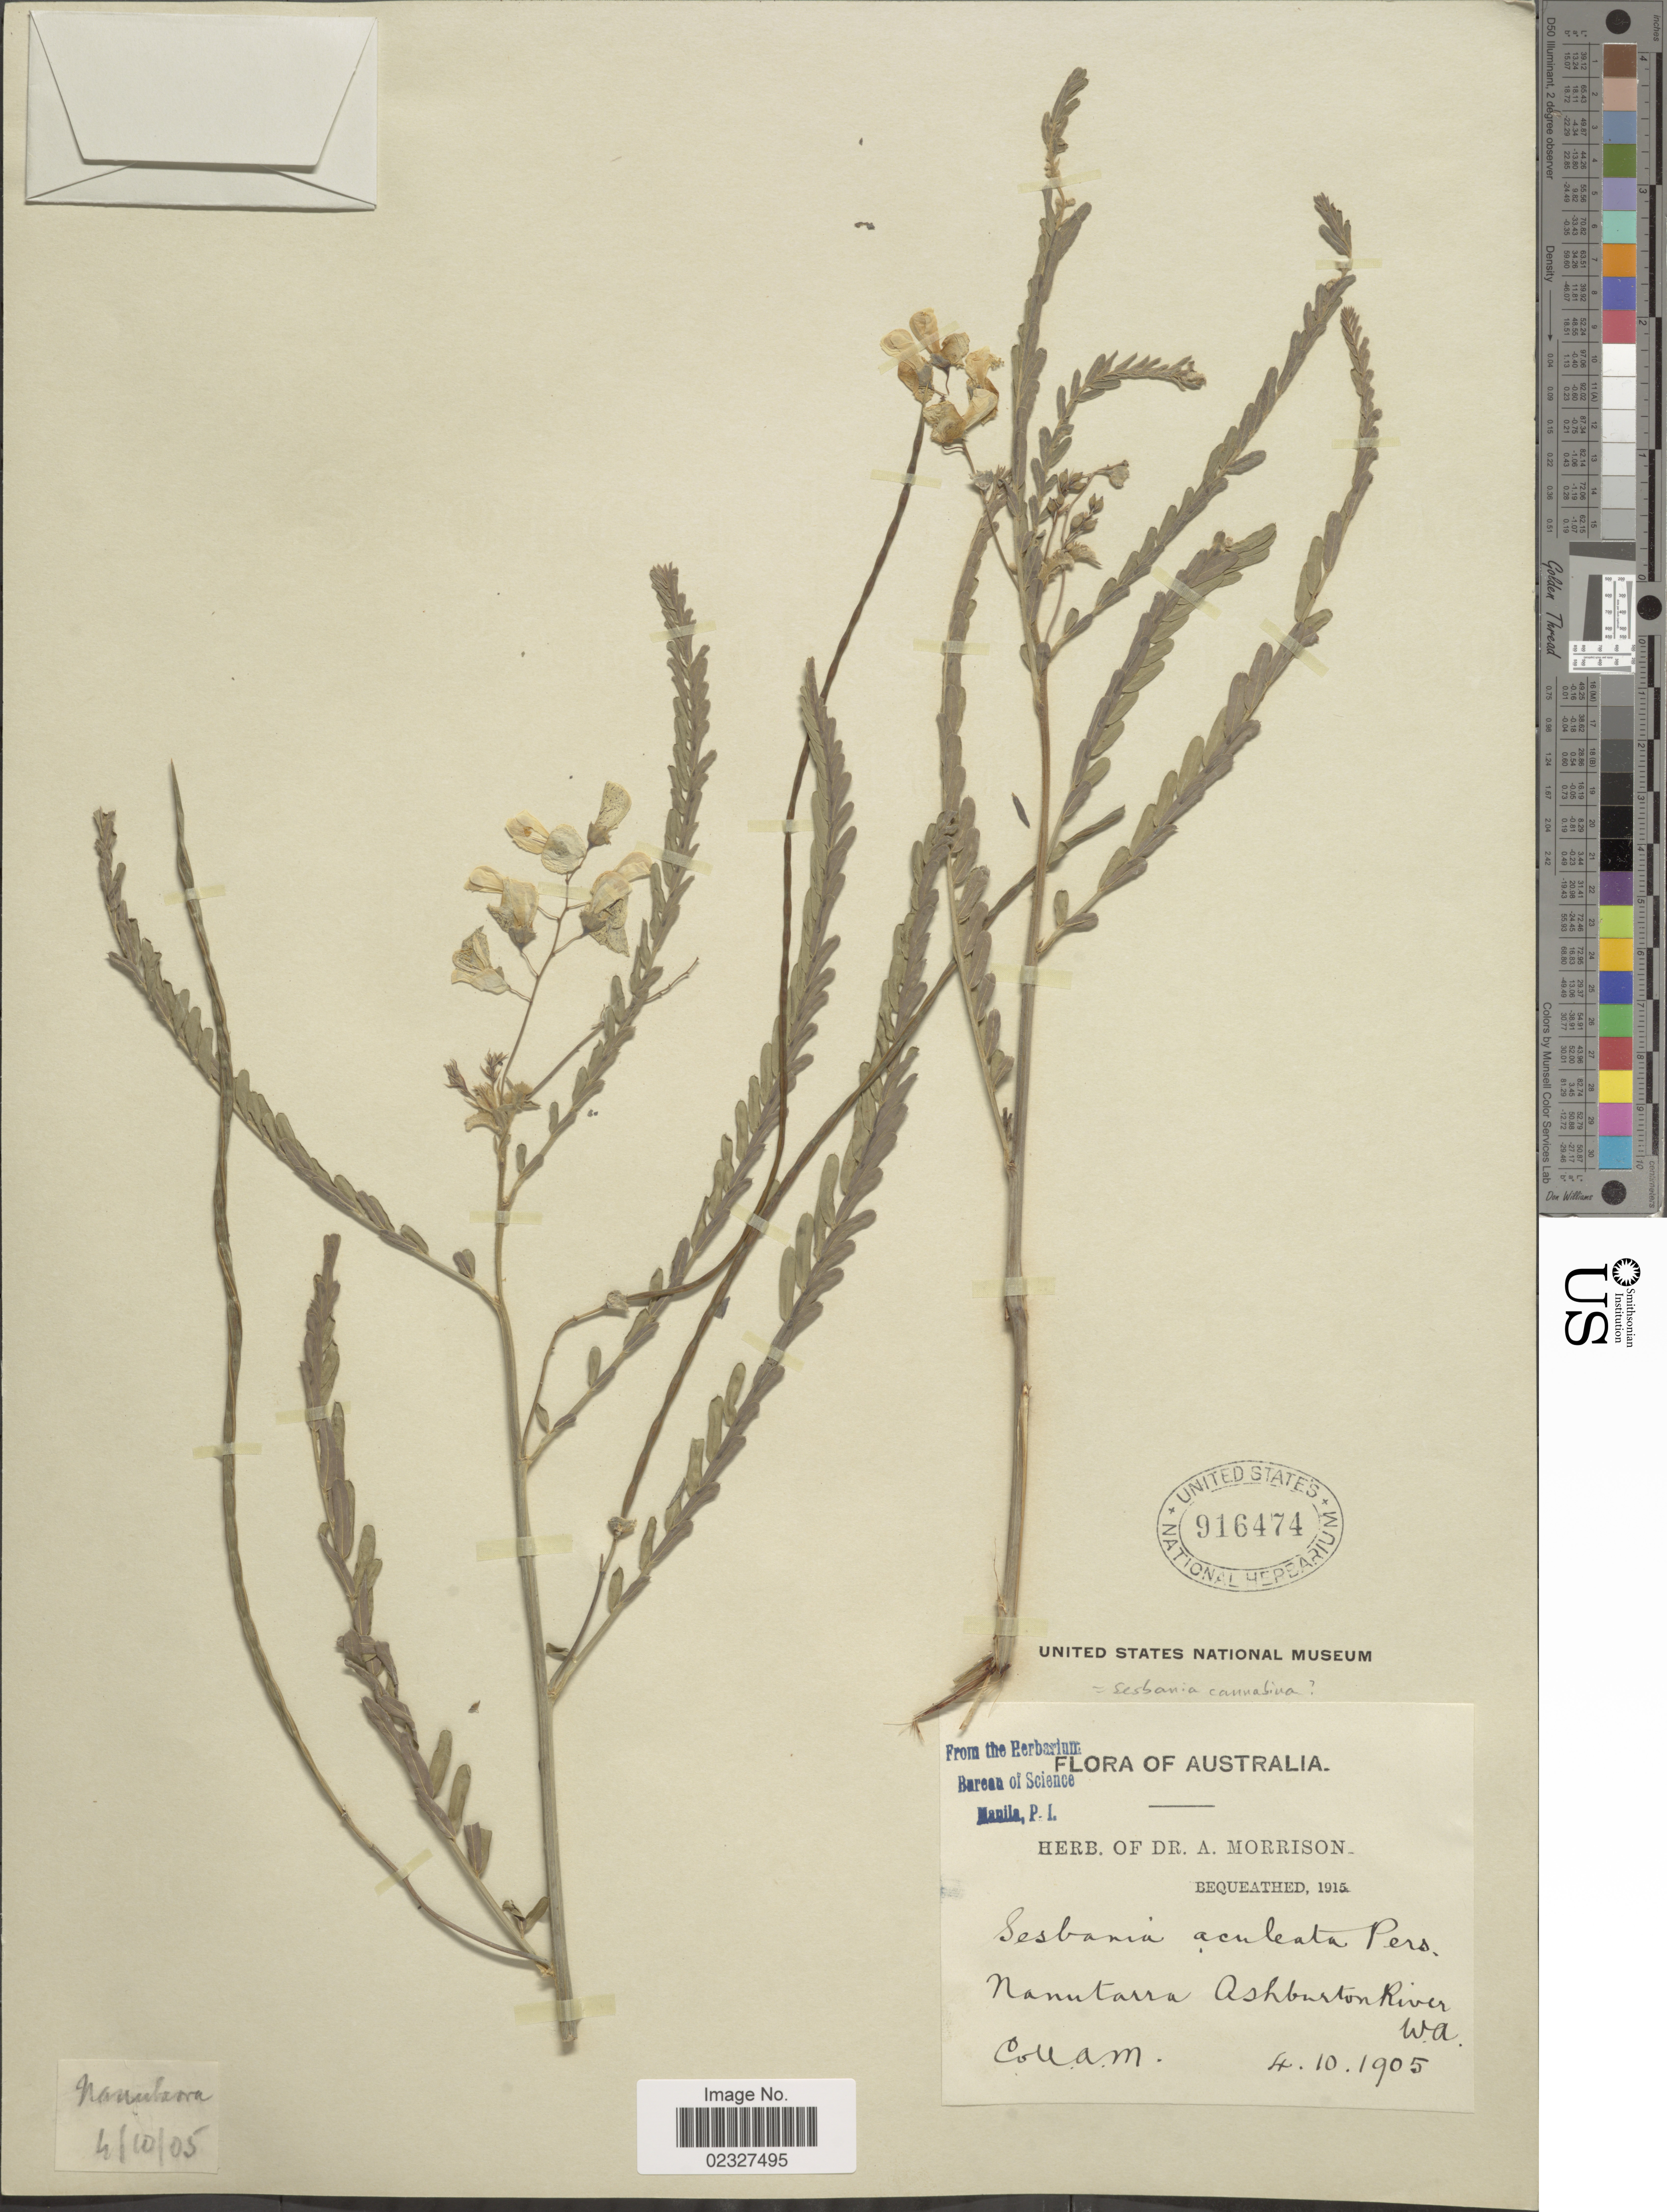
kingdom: Plantae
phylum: Tracheophyta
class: Magnoliopsida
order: Fabales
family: Fabaceae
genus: Sesbania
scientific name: Sesbania cannabina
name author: (Retz.) Poir.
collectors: A. Morrison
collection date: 1905-10-04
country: Australia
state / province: Western Australia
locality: Nantarra Ashburton River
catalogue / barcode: US 916474